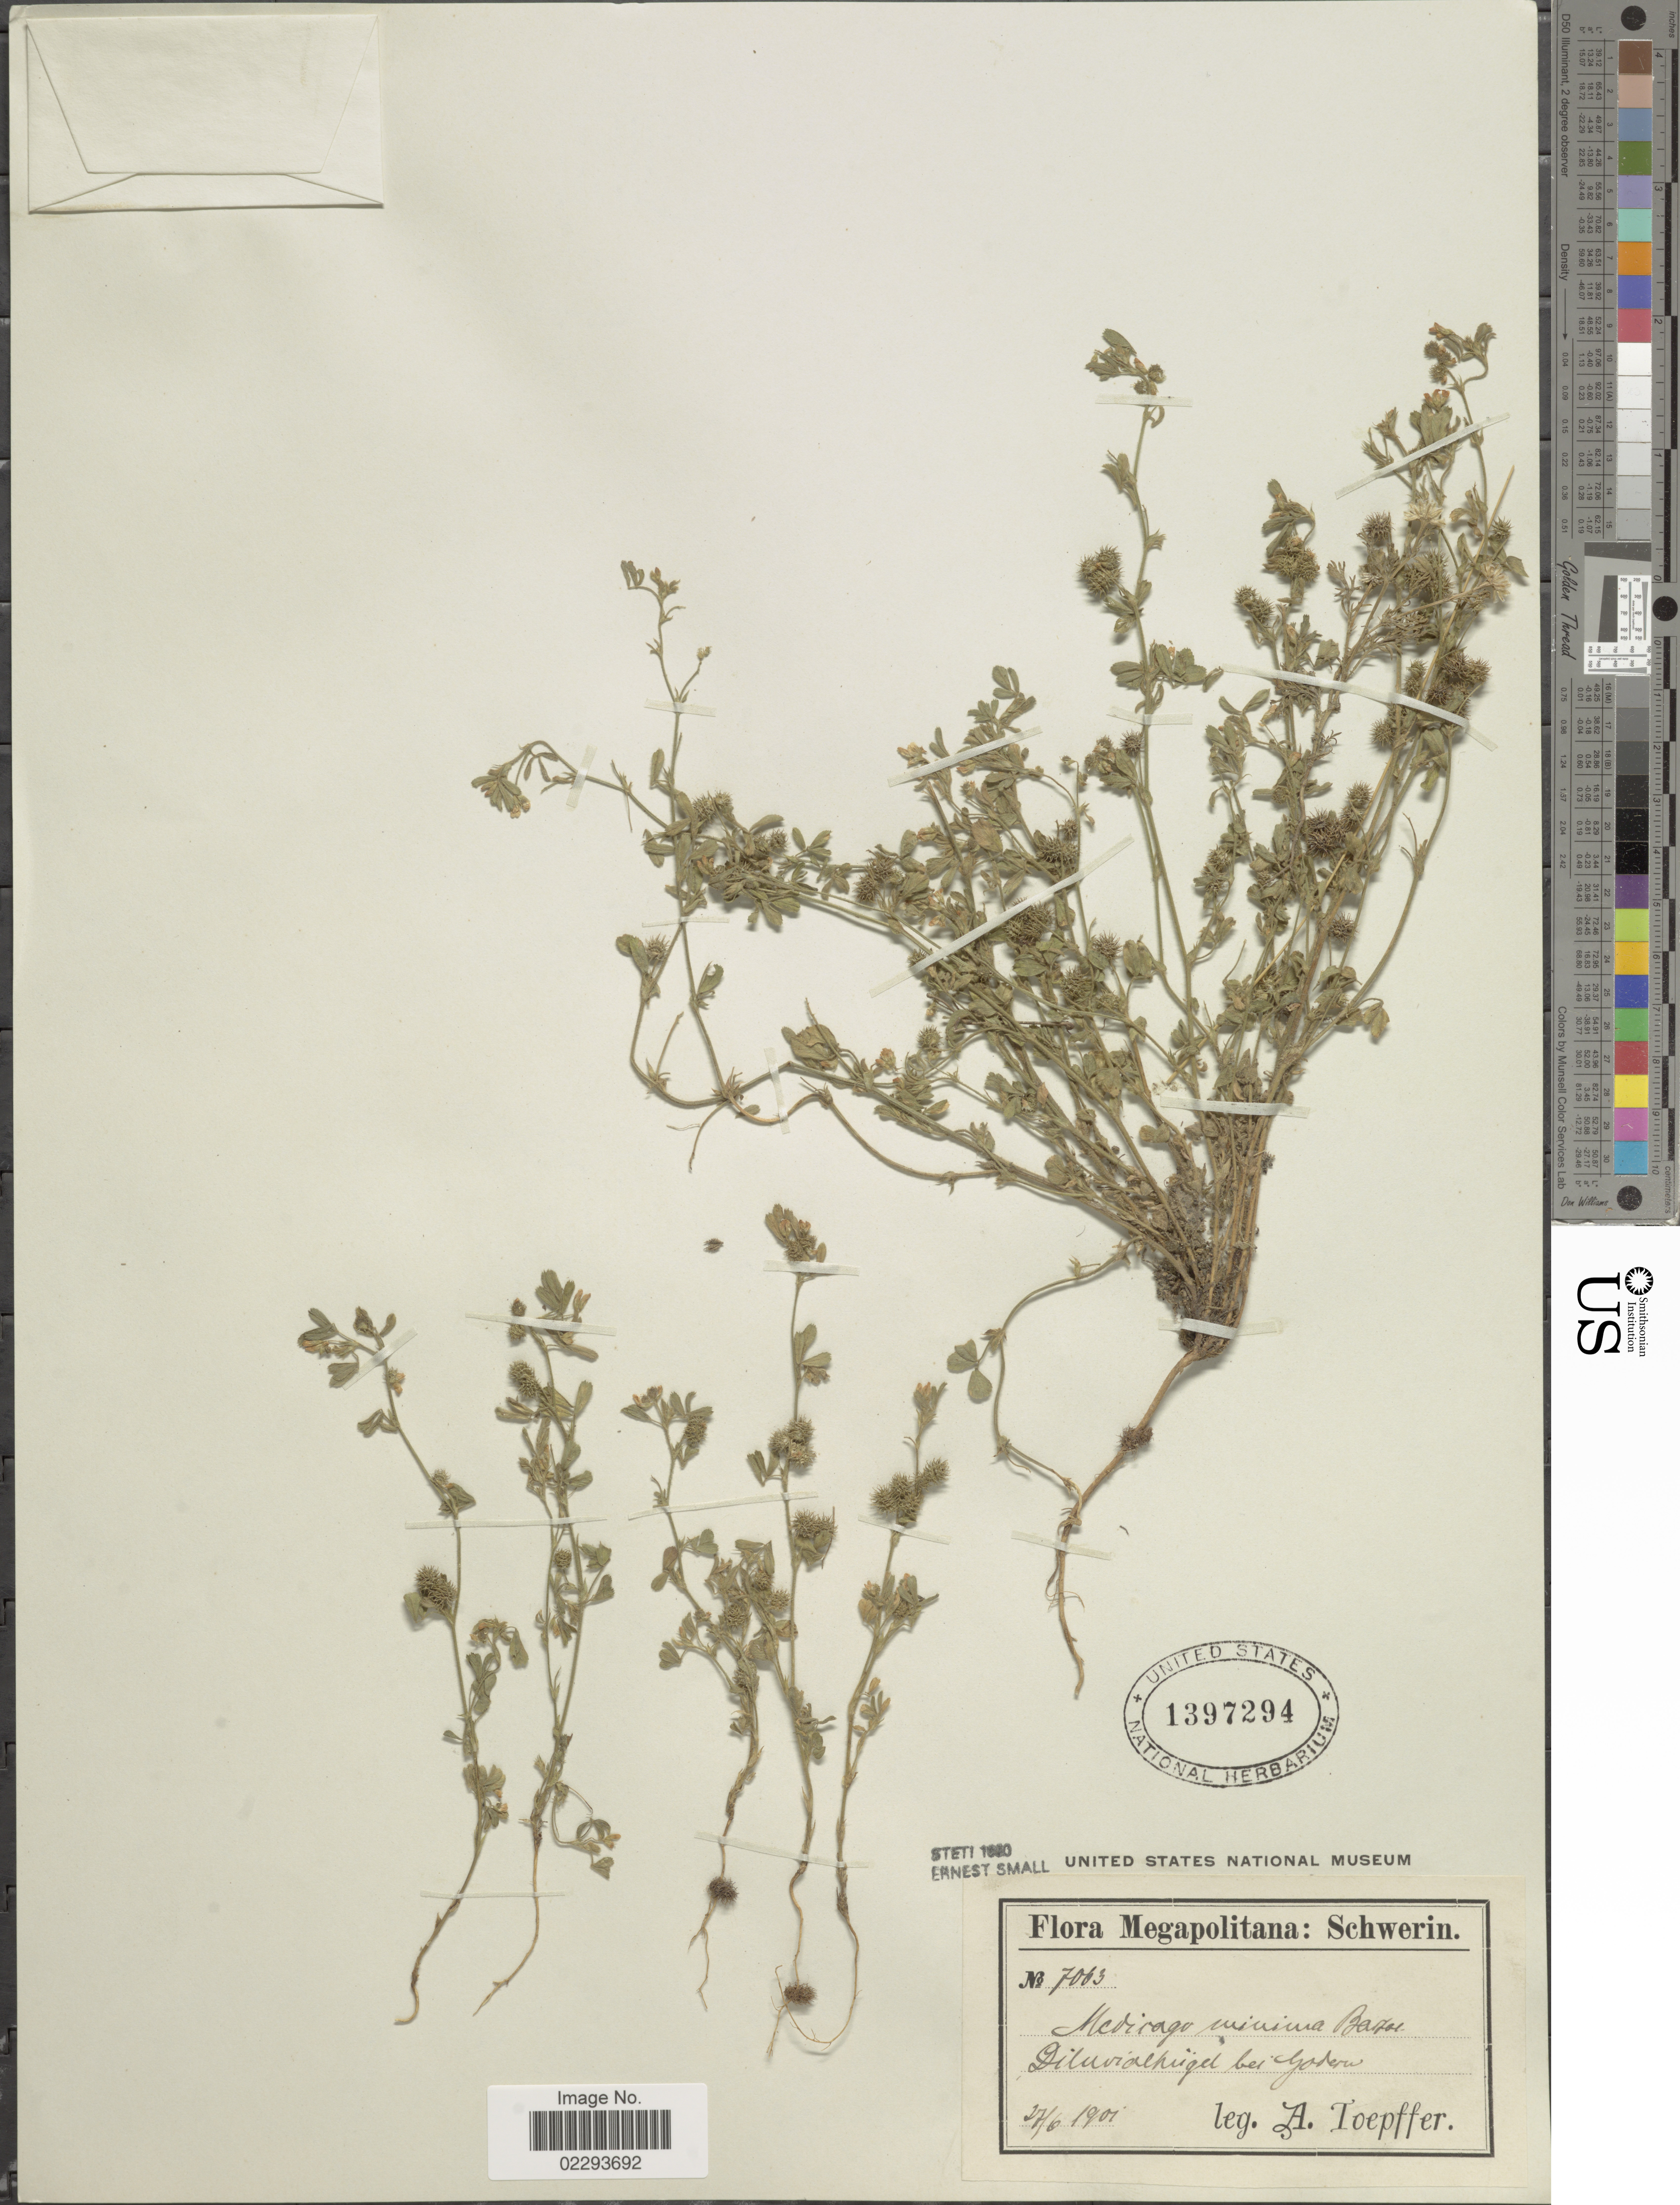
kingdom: Plantae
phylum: Tracheophyta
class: Magnoliopsida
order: Fabales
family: Fabaceae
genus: Medicago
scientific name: Medicago minima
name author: Lam.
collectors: A. Toepffer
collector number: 7063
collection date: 1901-06-27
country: Germany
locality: Megapolitana: Schwerin. Diluvialhugel bei Godern. [interpreted]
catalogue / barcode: US 1397294